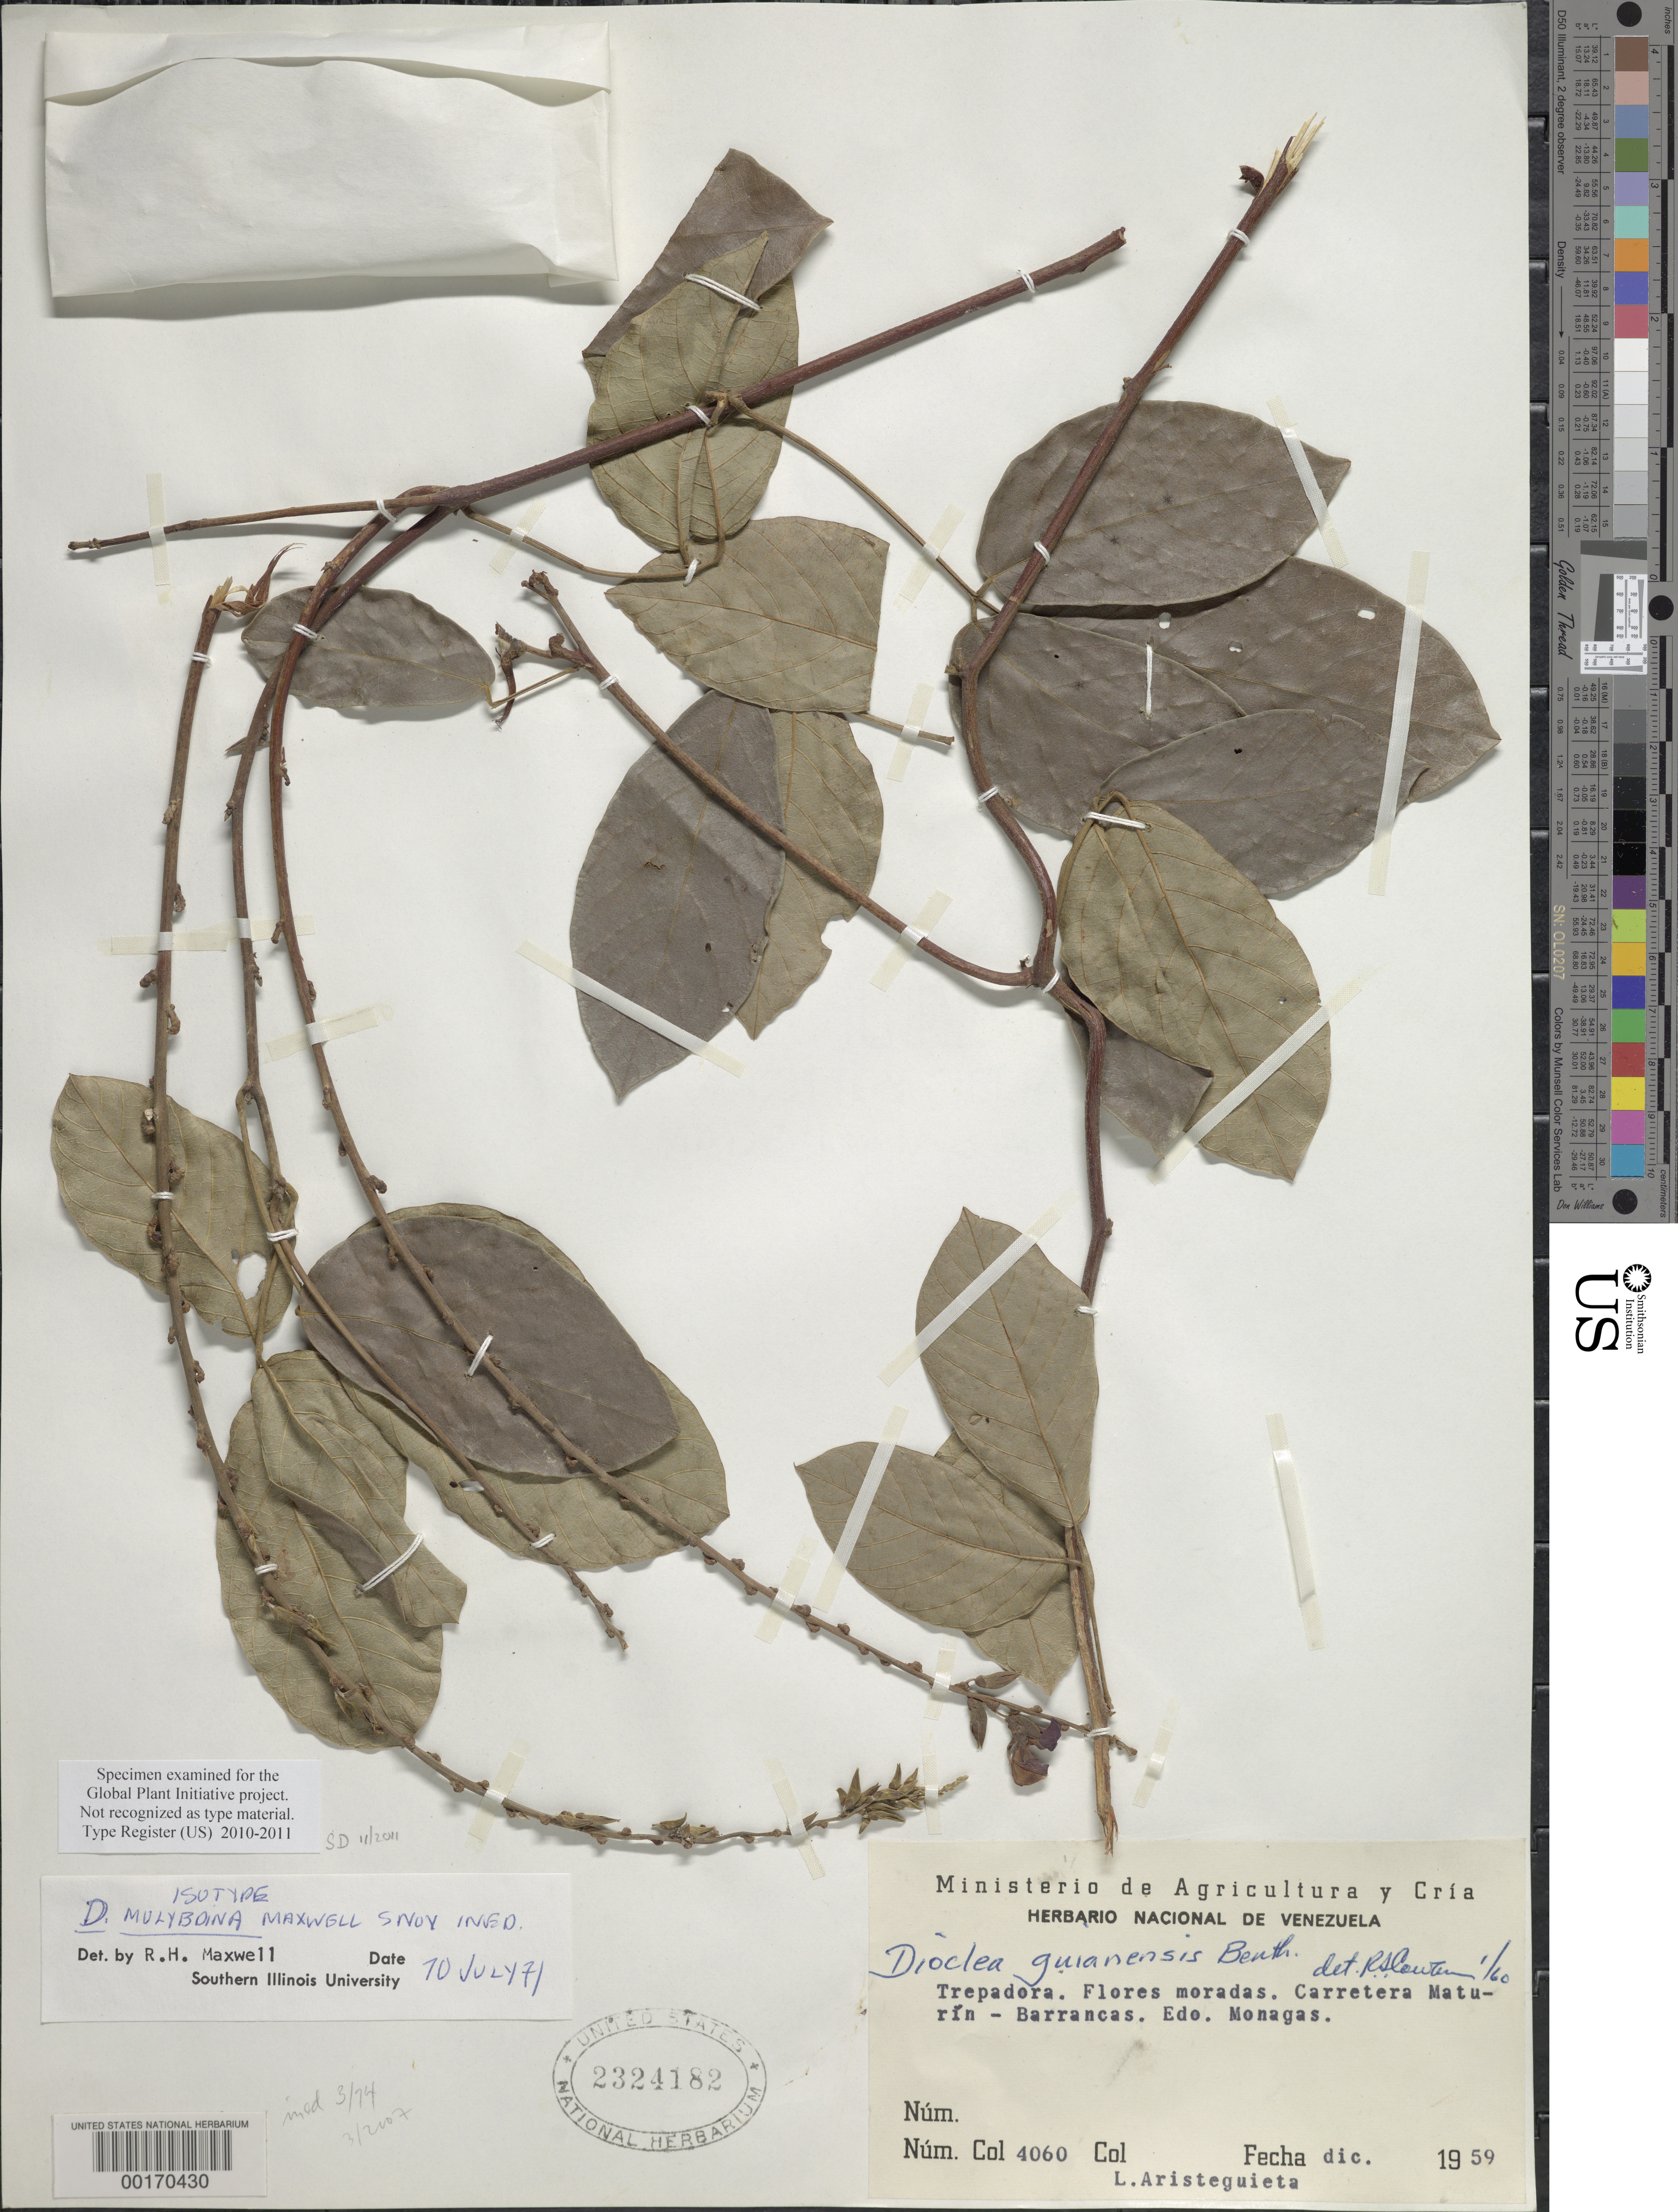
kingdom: Plantae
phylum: Tracheophyta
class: Magnoliopsida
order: Fabales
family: Fabaceae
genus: Dioclea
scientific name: Dioclea guianensis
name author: Benth.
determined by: Cowan, R. S.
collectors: L. Aristeguieta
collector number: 4060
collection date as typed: Dec 1959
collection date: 1959-12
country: Venezuela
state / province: Monagas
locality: Maturin highway, Barrancas.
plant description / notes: Annotated by R.H. Maxwell (1971) as isotype of Dioclea mulyboina Maxwell, sp. nov.; ined. name, never published.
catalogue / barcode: US 2324182